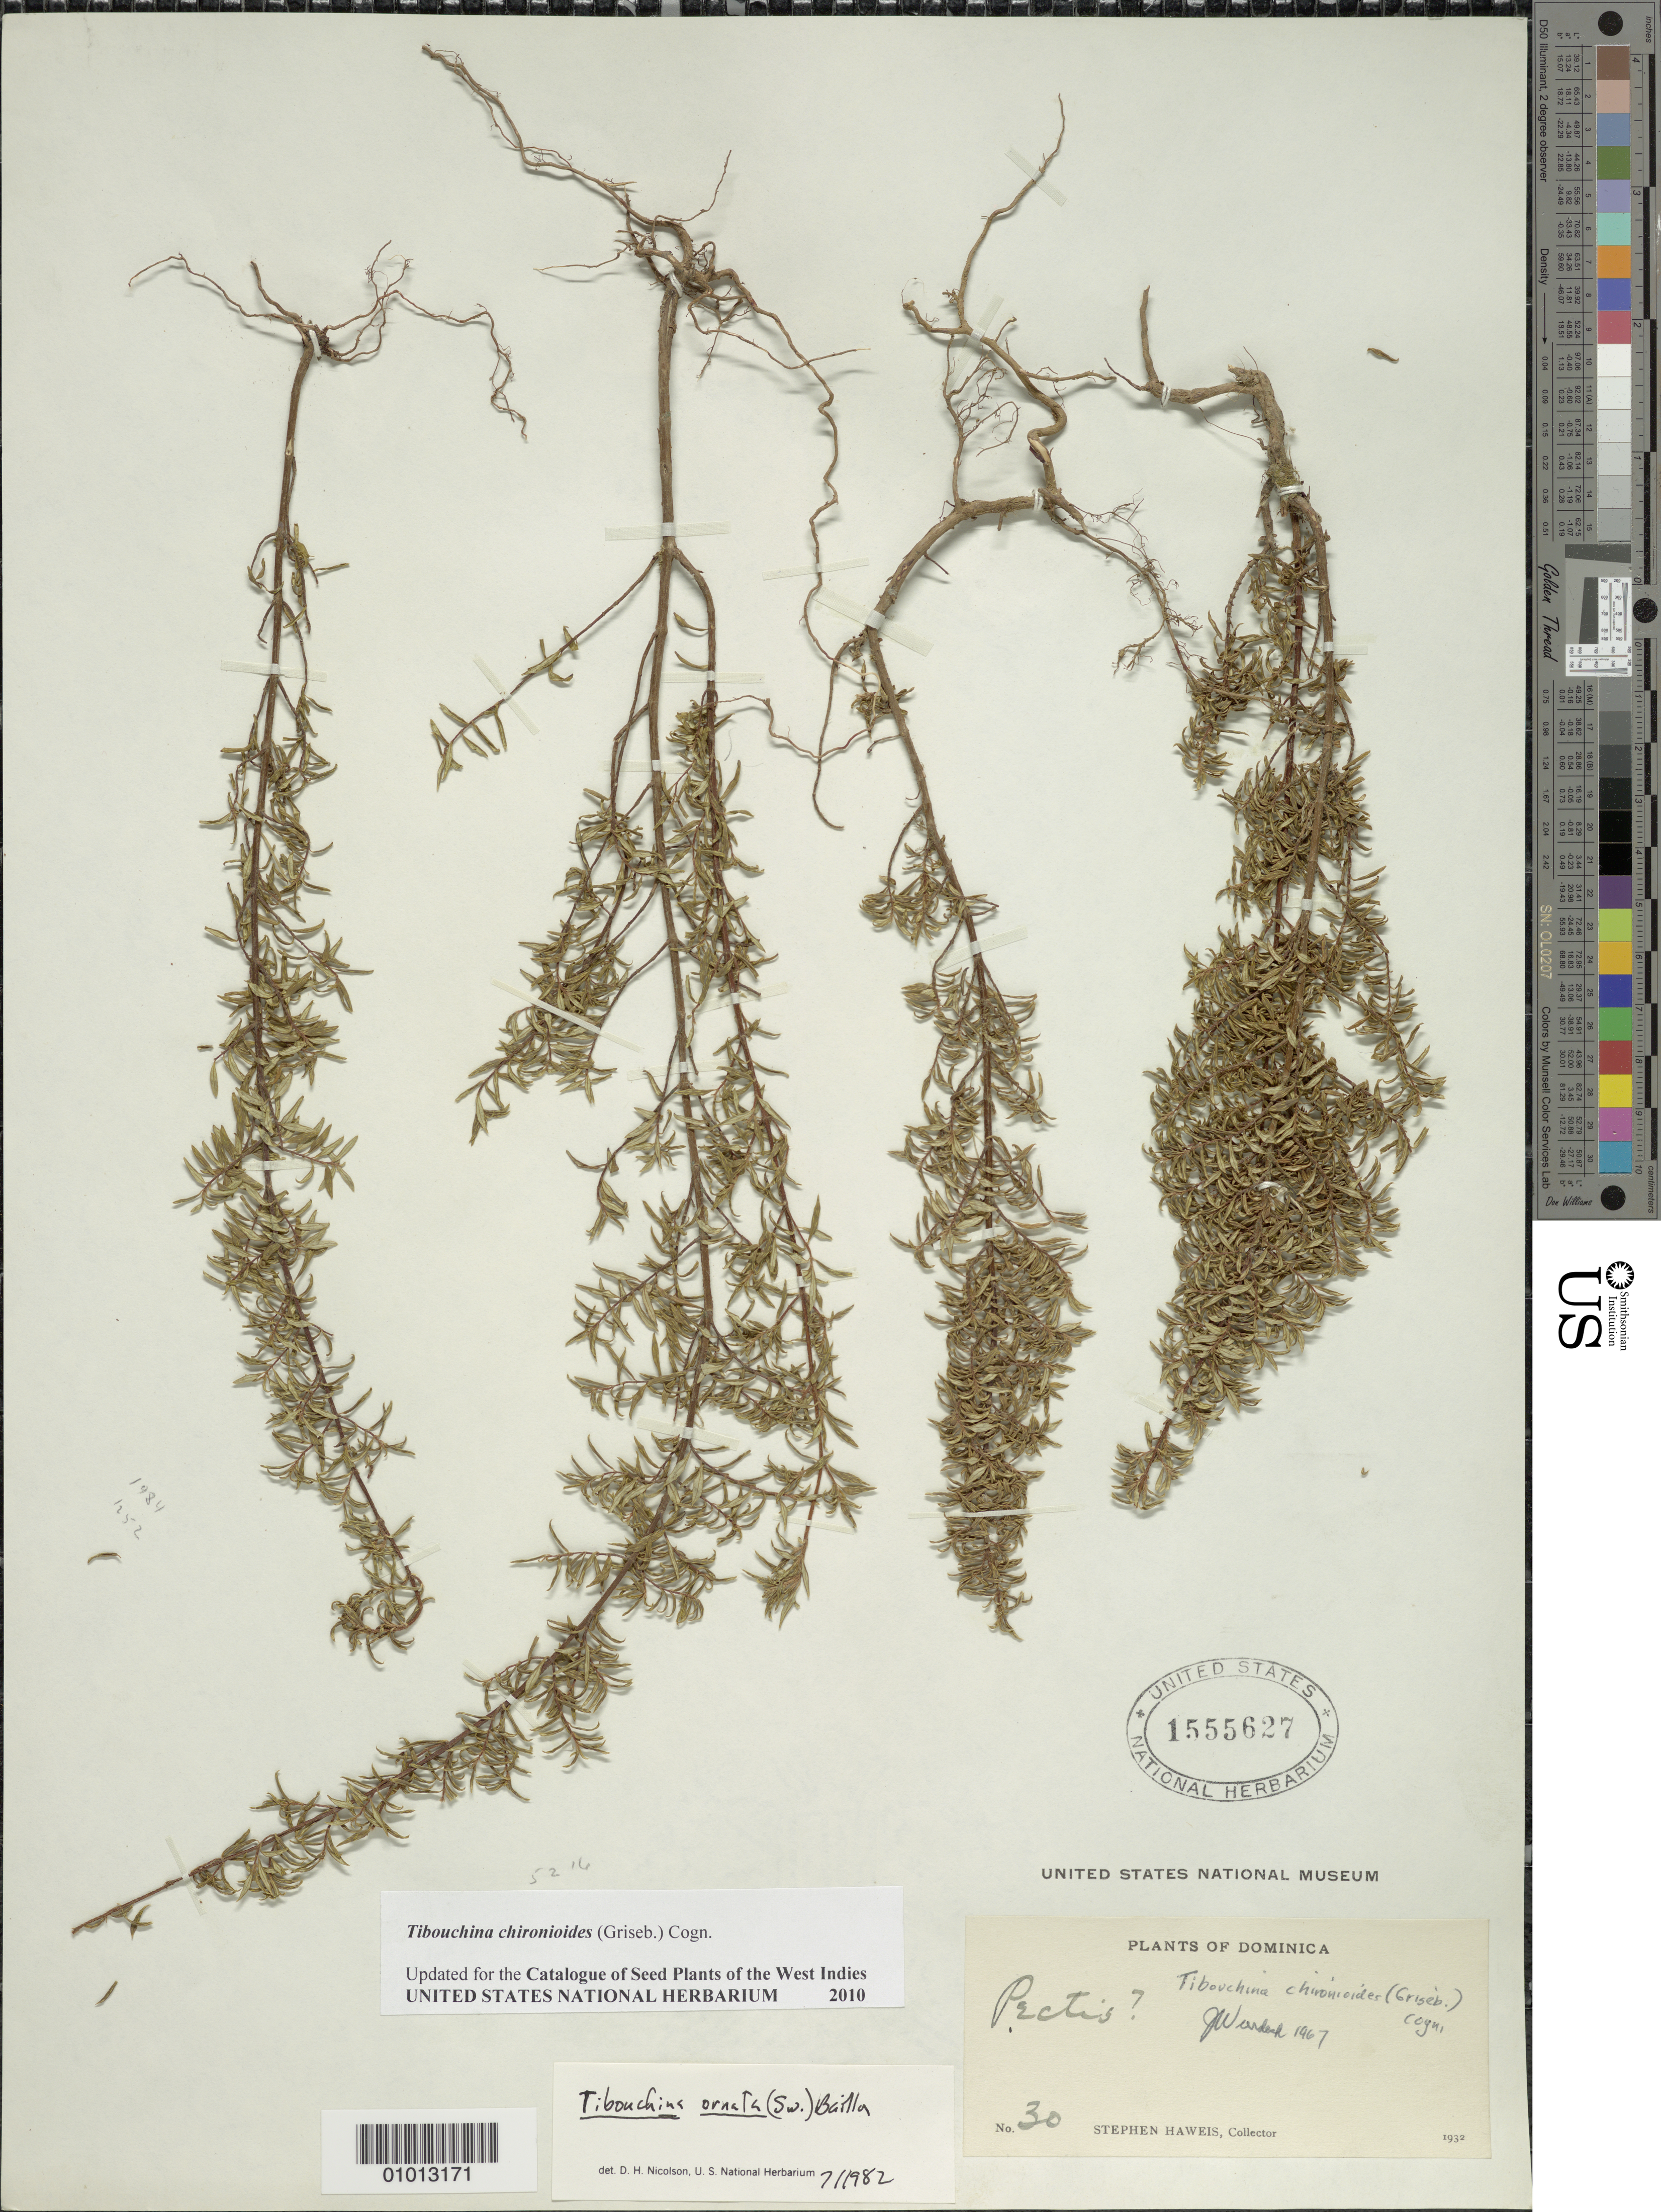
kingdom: Plantae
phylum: Tracheophyta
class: Magnoliopsida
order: Myrtales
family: Melastomataceae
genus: Chaetogastra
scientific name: Chaetogastra chironioides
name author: Griseb.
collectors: S. Haweis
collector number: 30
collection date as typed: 1932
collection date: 1932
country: Dominica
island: Dominica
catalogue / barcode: US 1555627